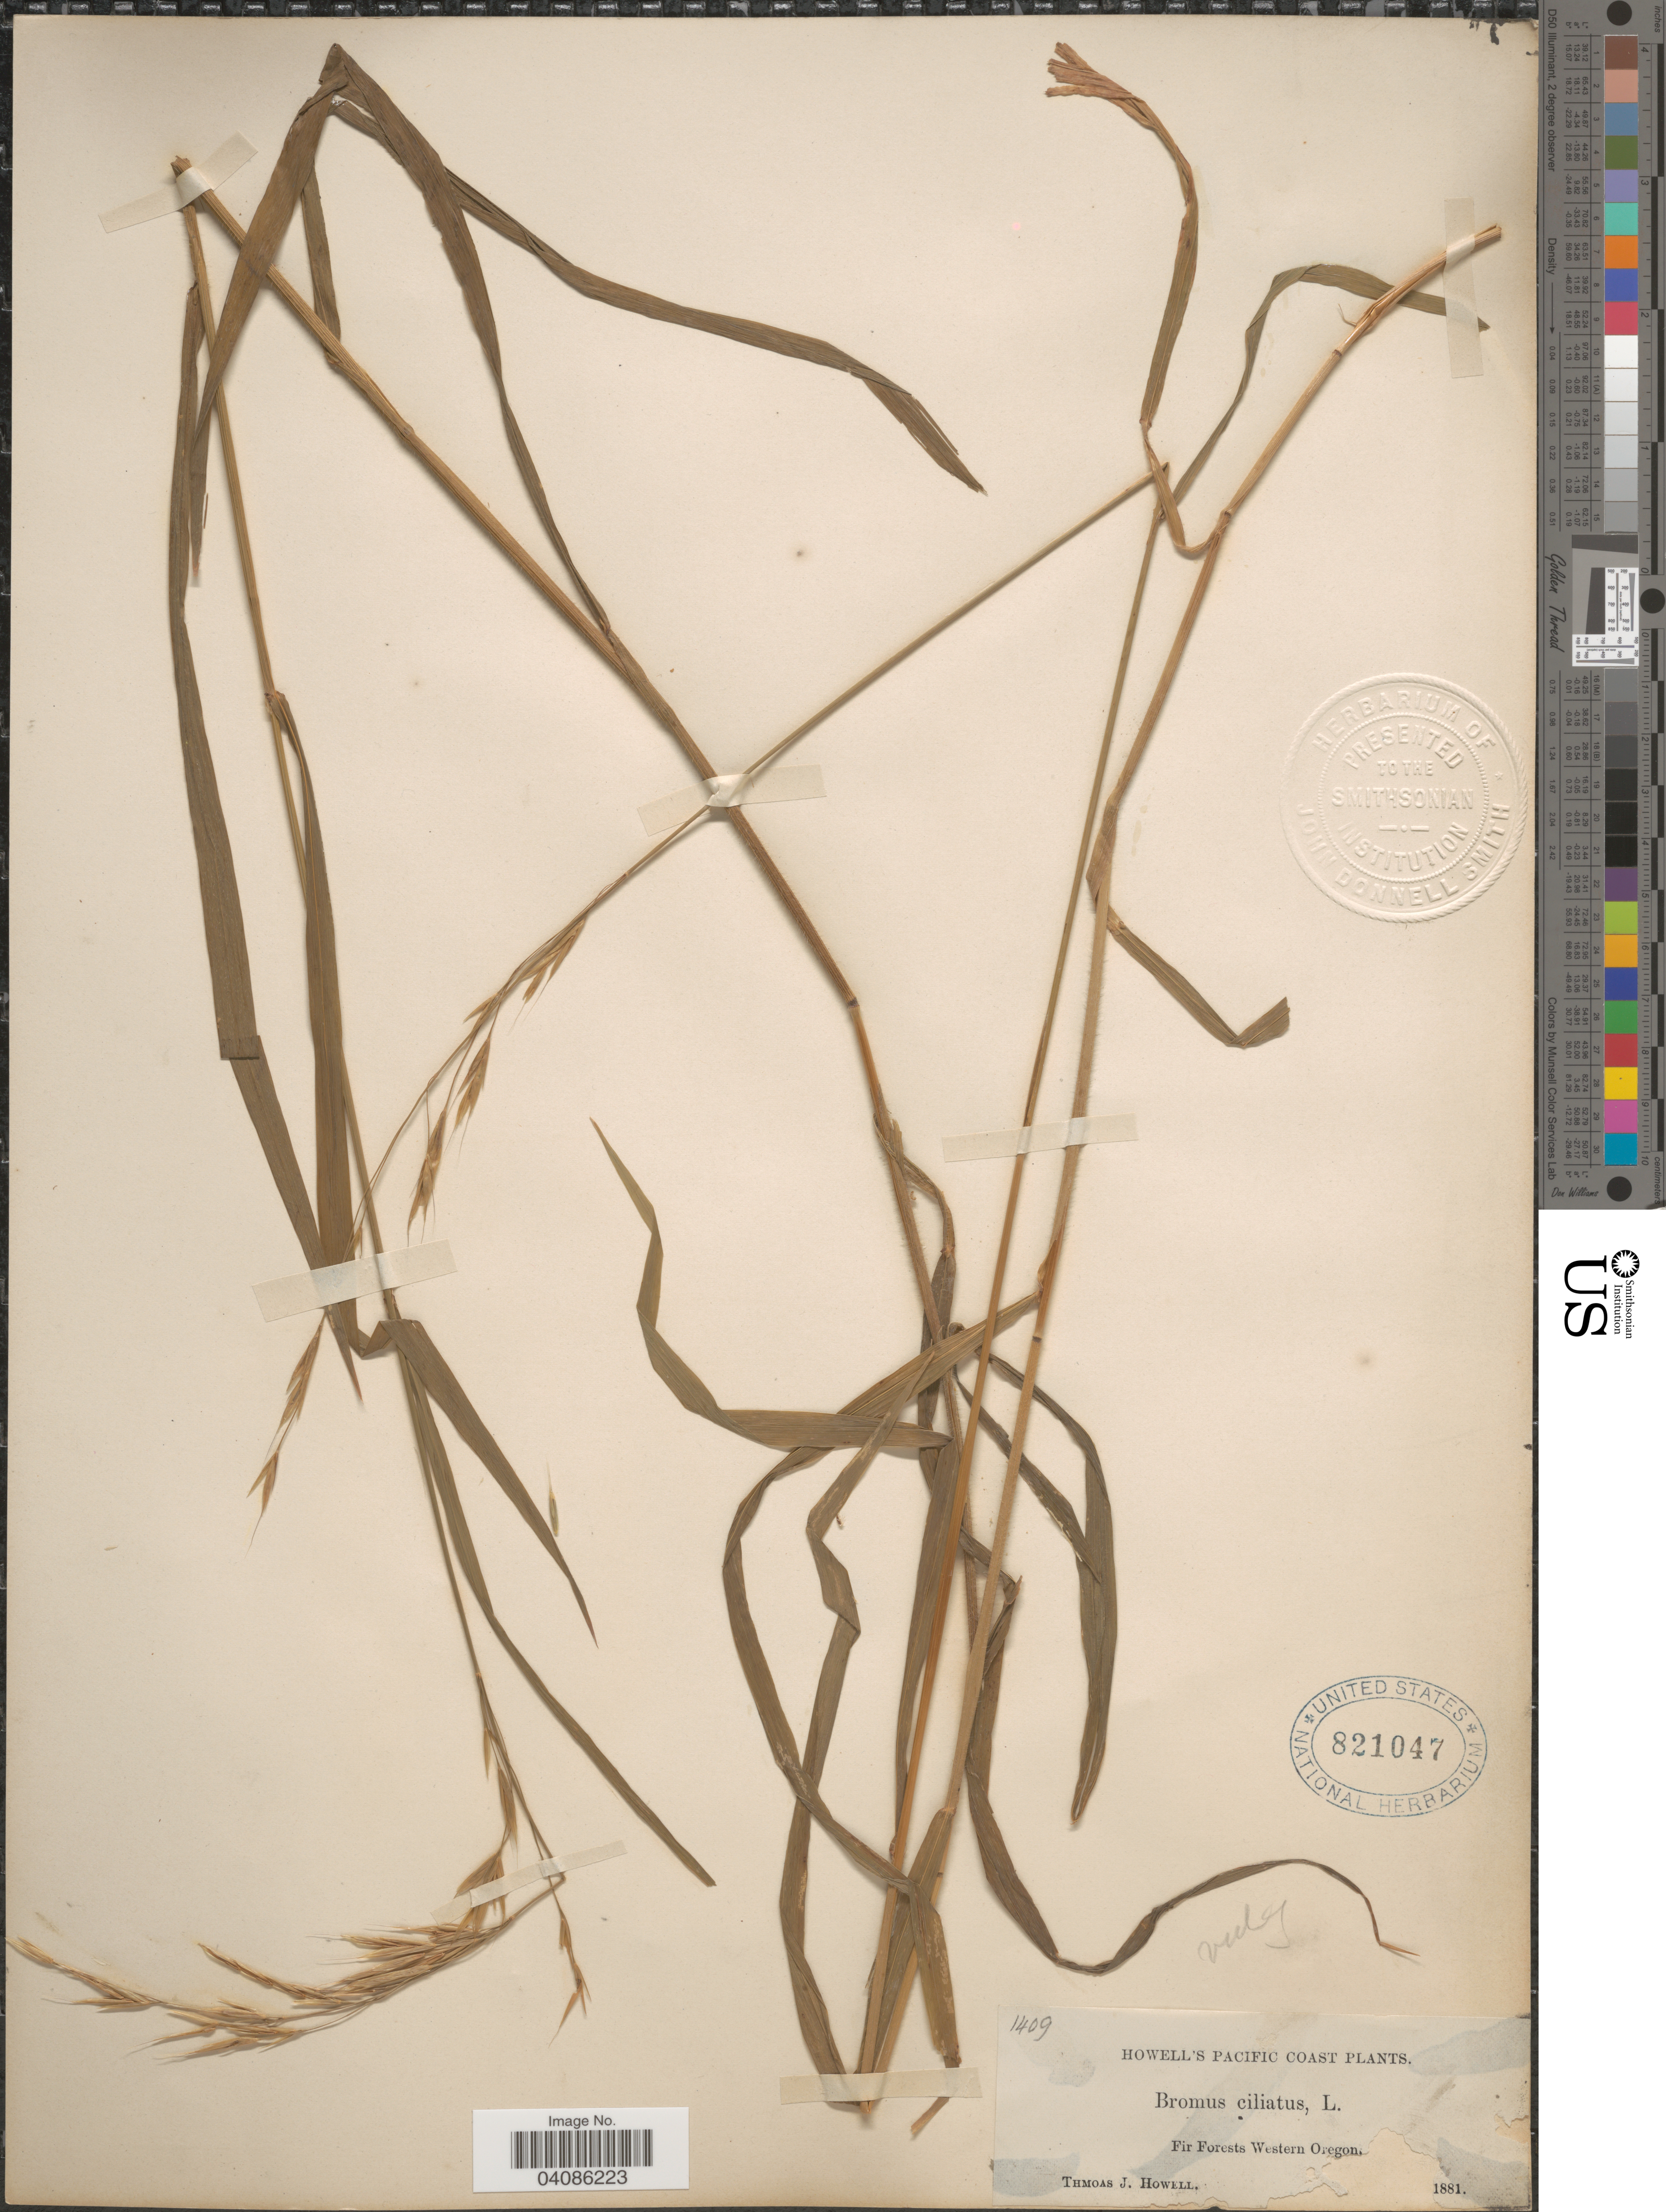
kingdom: Plantae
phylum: Tracheophyta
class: Liliopsida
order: Poales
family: Poaceae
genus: Bromus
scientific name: Bromus texensis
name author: (Shear) Hitchc.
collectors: T. J. Howell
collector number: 1409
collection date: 1881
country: United States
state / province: Oregon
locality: Pacific Coast. Fir Forests Western Oregon.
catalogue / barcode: US 821047